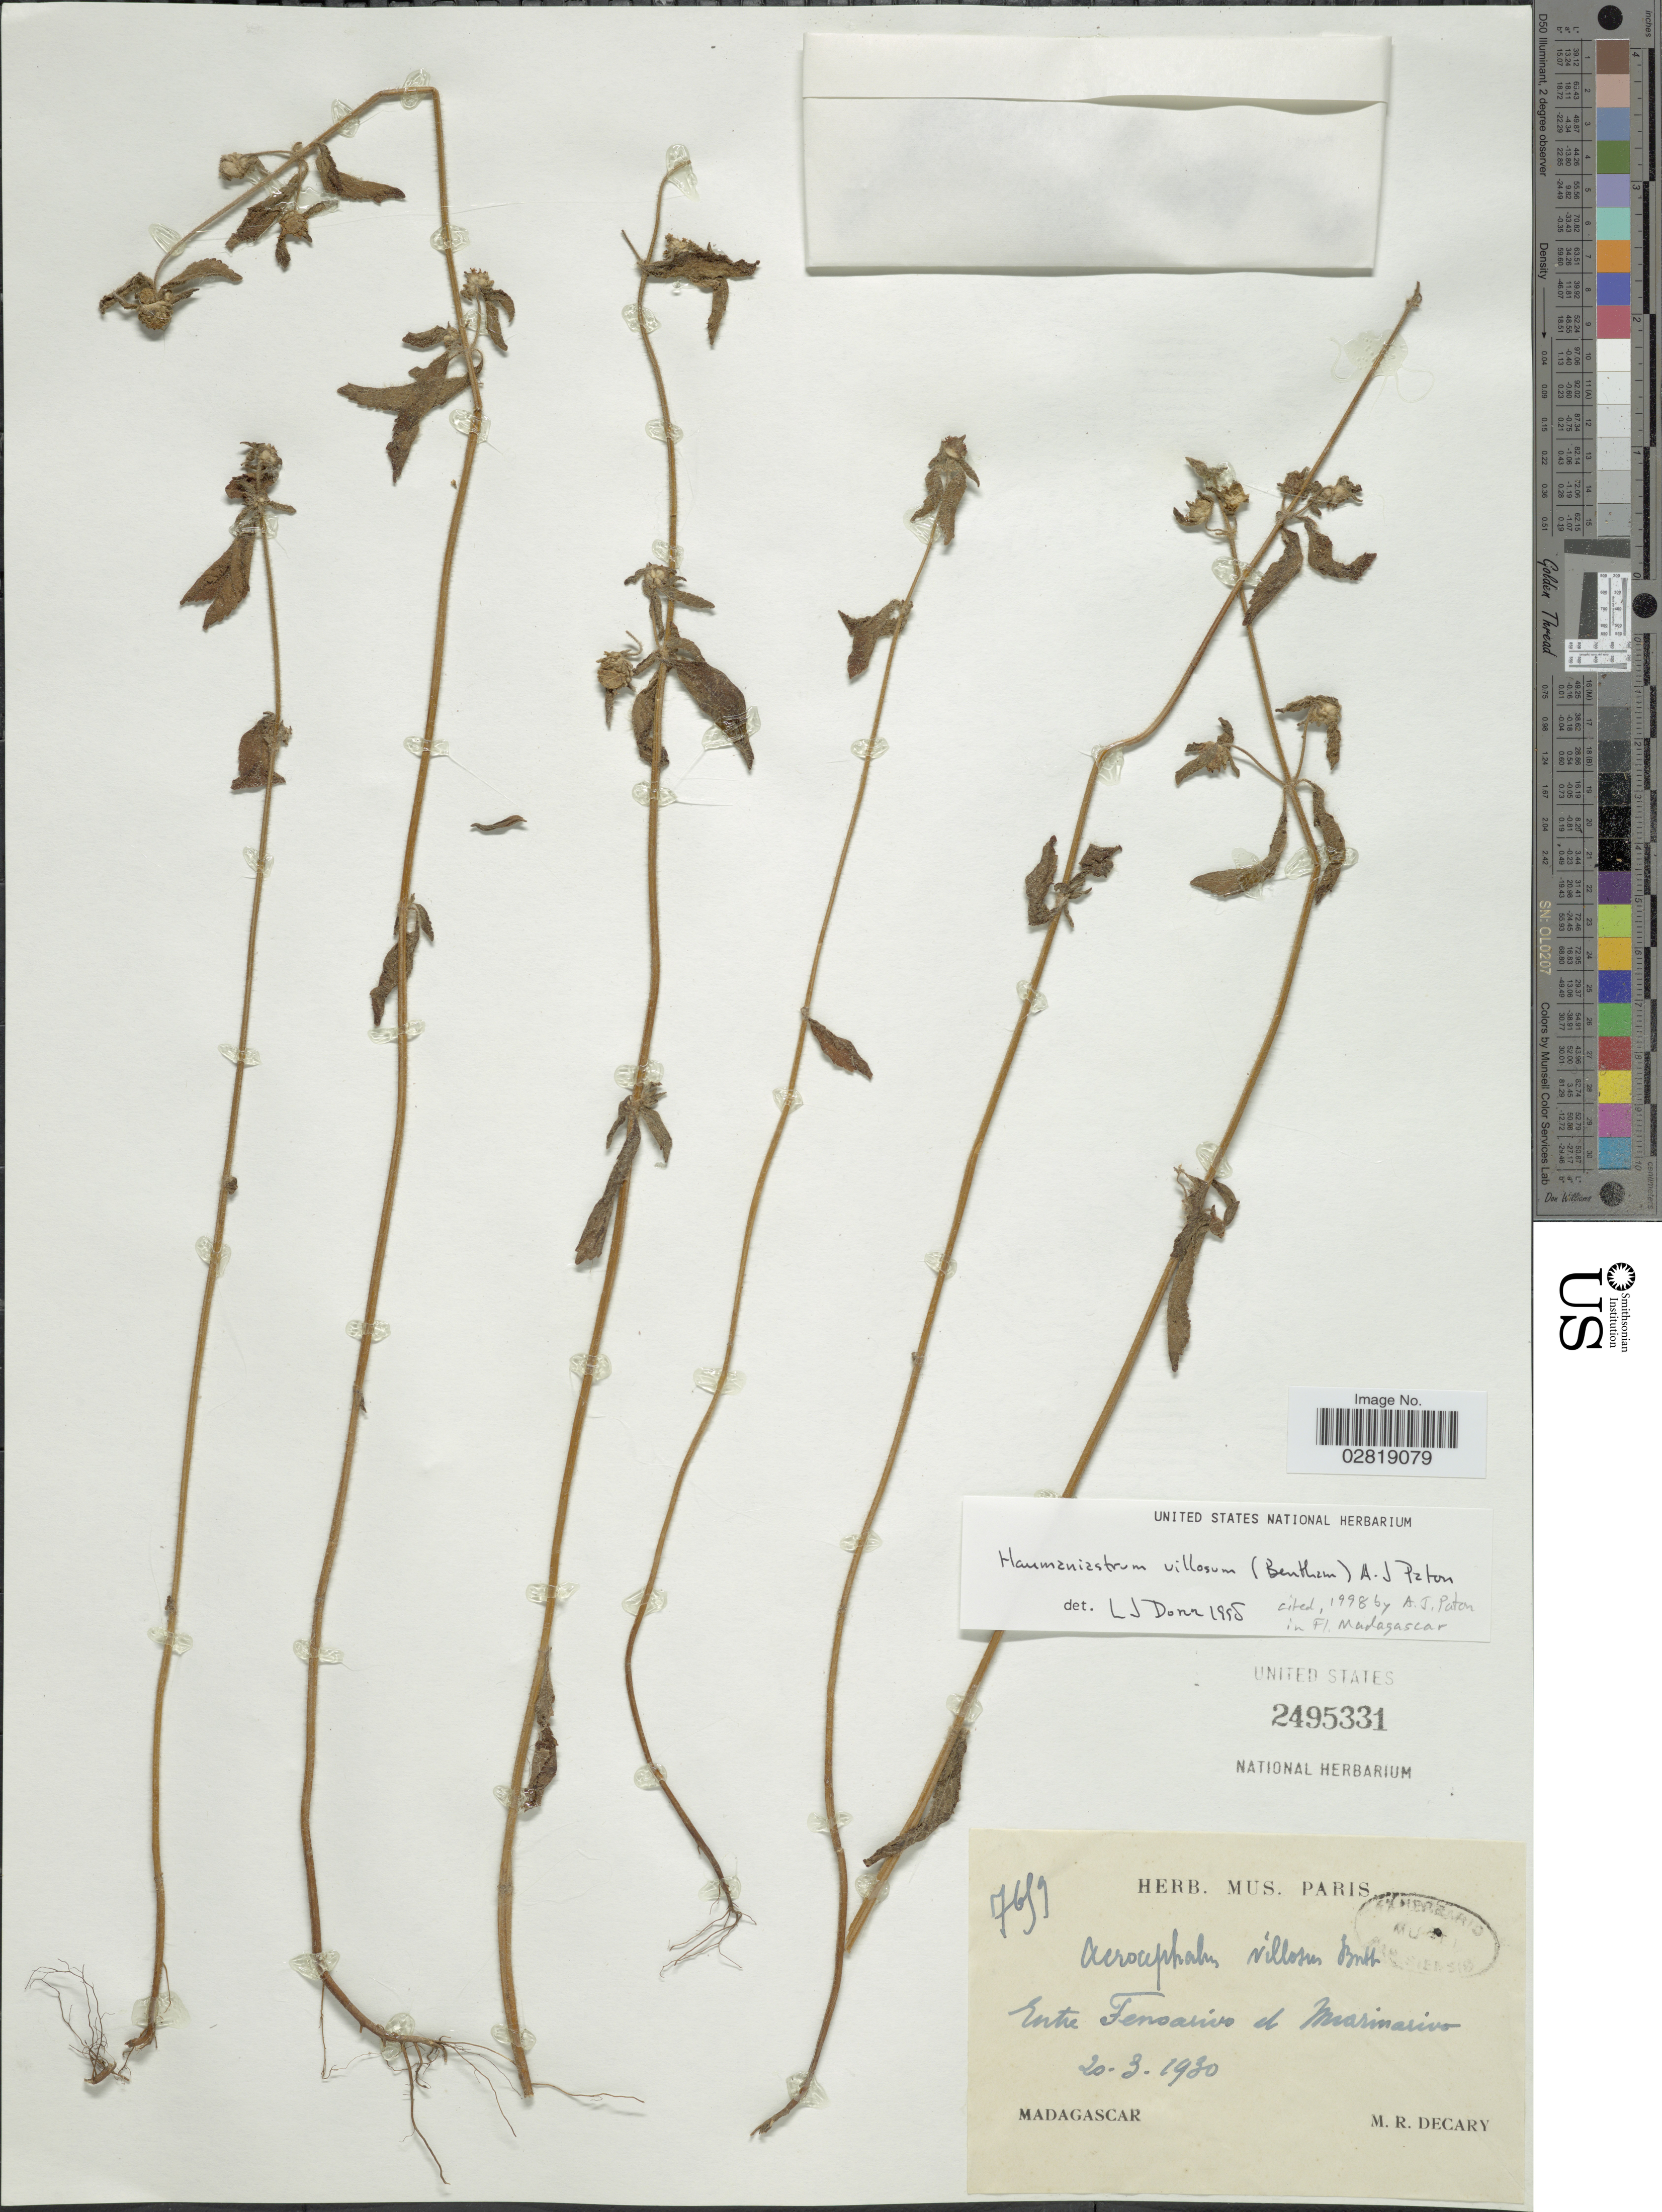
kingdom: Plantae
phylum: Tracheophyta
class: Magnoliopsida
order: Lamiales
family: Lamiaceae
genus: Haumaniastrum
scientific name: Haumaniastrum villosum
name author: (Benth.) Paton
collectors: R. Decary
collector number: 7659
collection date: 1930-03-20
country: Madagascar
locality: Entre Fenoarivo et Miarinarivo.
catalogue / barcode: US 2495331